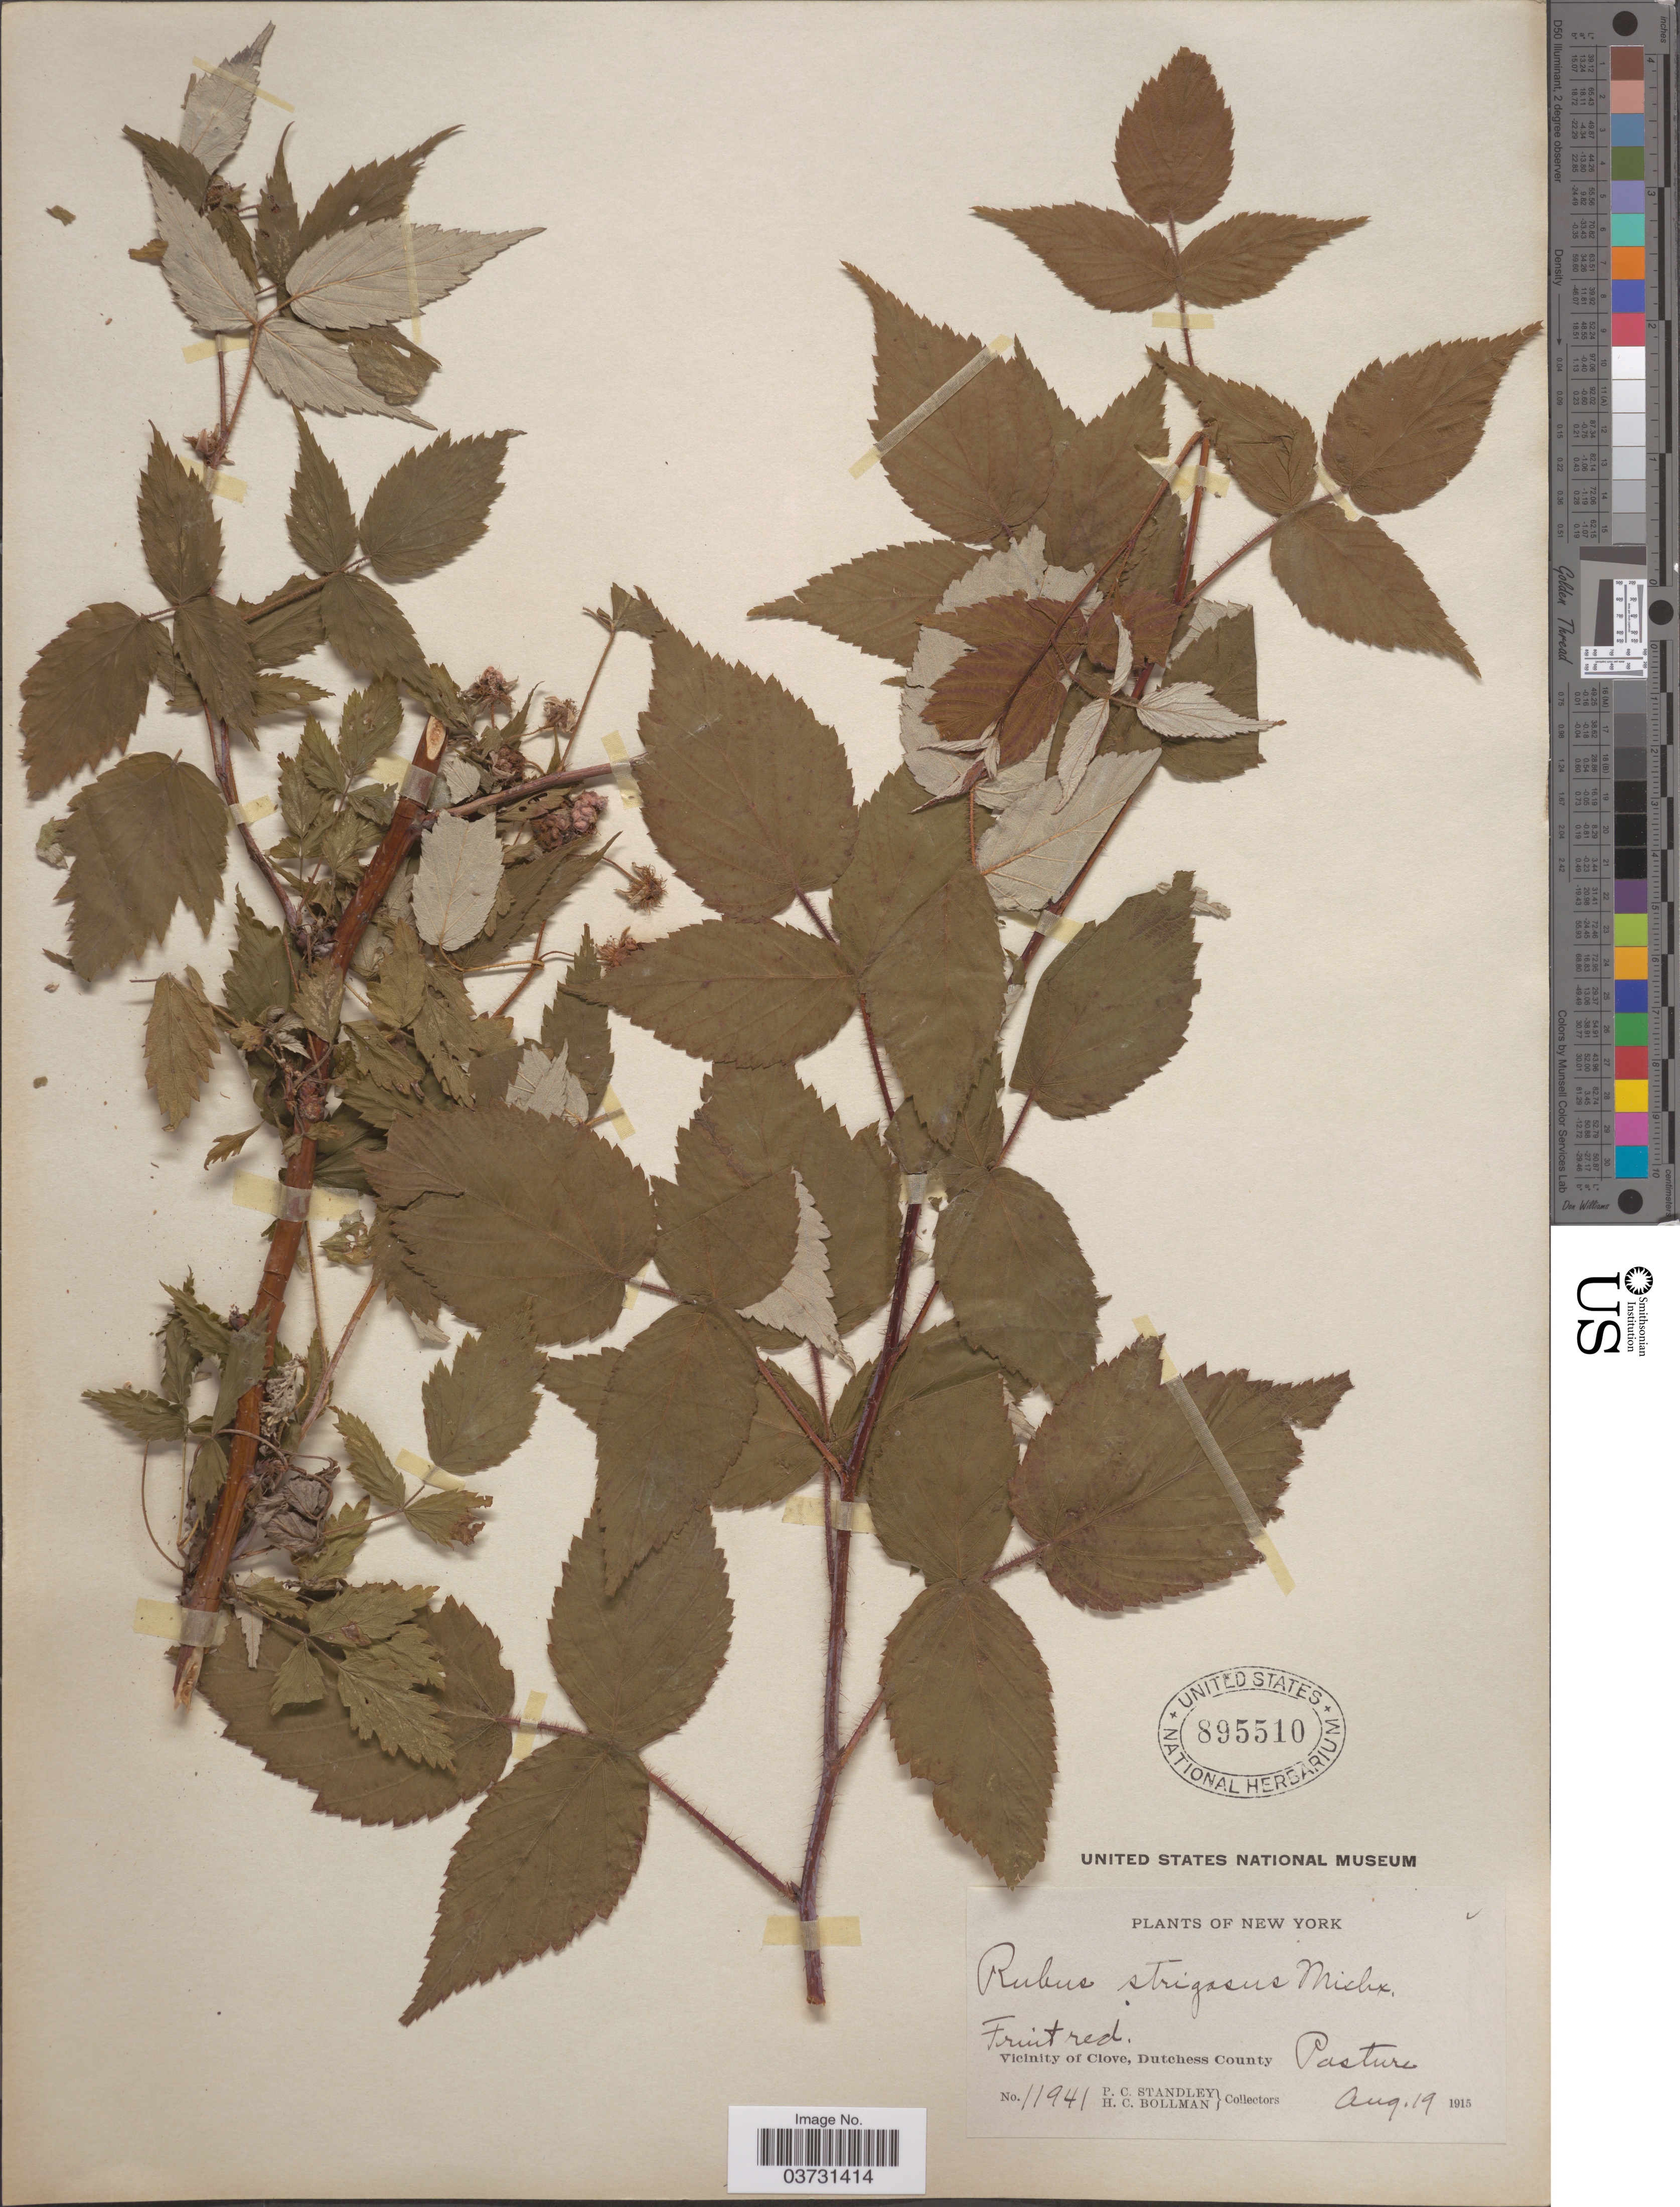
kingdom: Plantae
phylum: Tracheophyta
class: Magnoliopsida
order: Rosales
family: Rosaceae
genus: Rubus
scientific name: Rubus strigosus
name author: Michx.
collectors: P. C. Standley & H. C. Bollman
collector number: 11941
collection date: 1915-08-19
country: United States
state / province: New York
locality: Vicinity of Clove, Dutchess County.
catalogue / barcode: US 895510